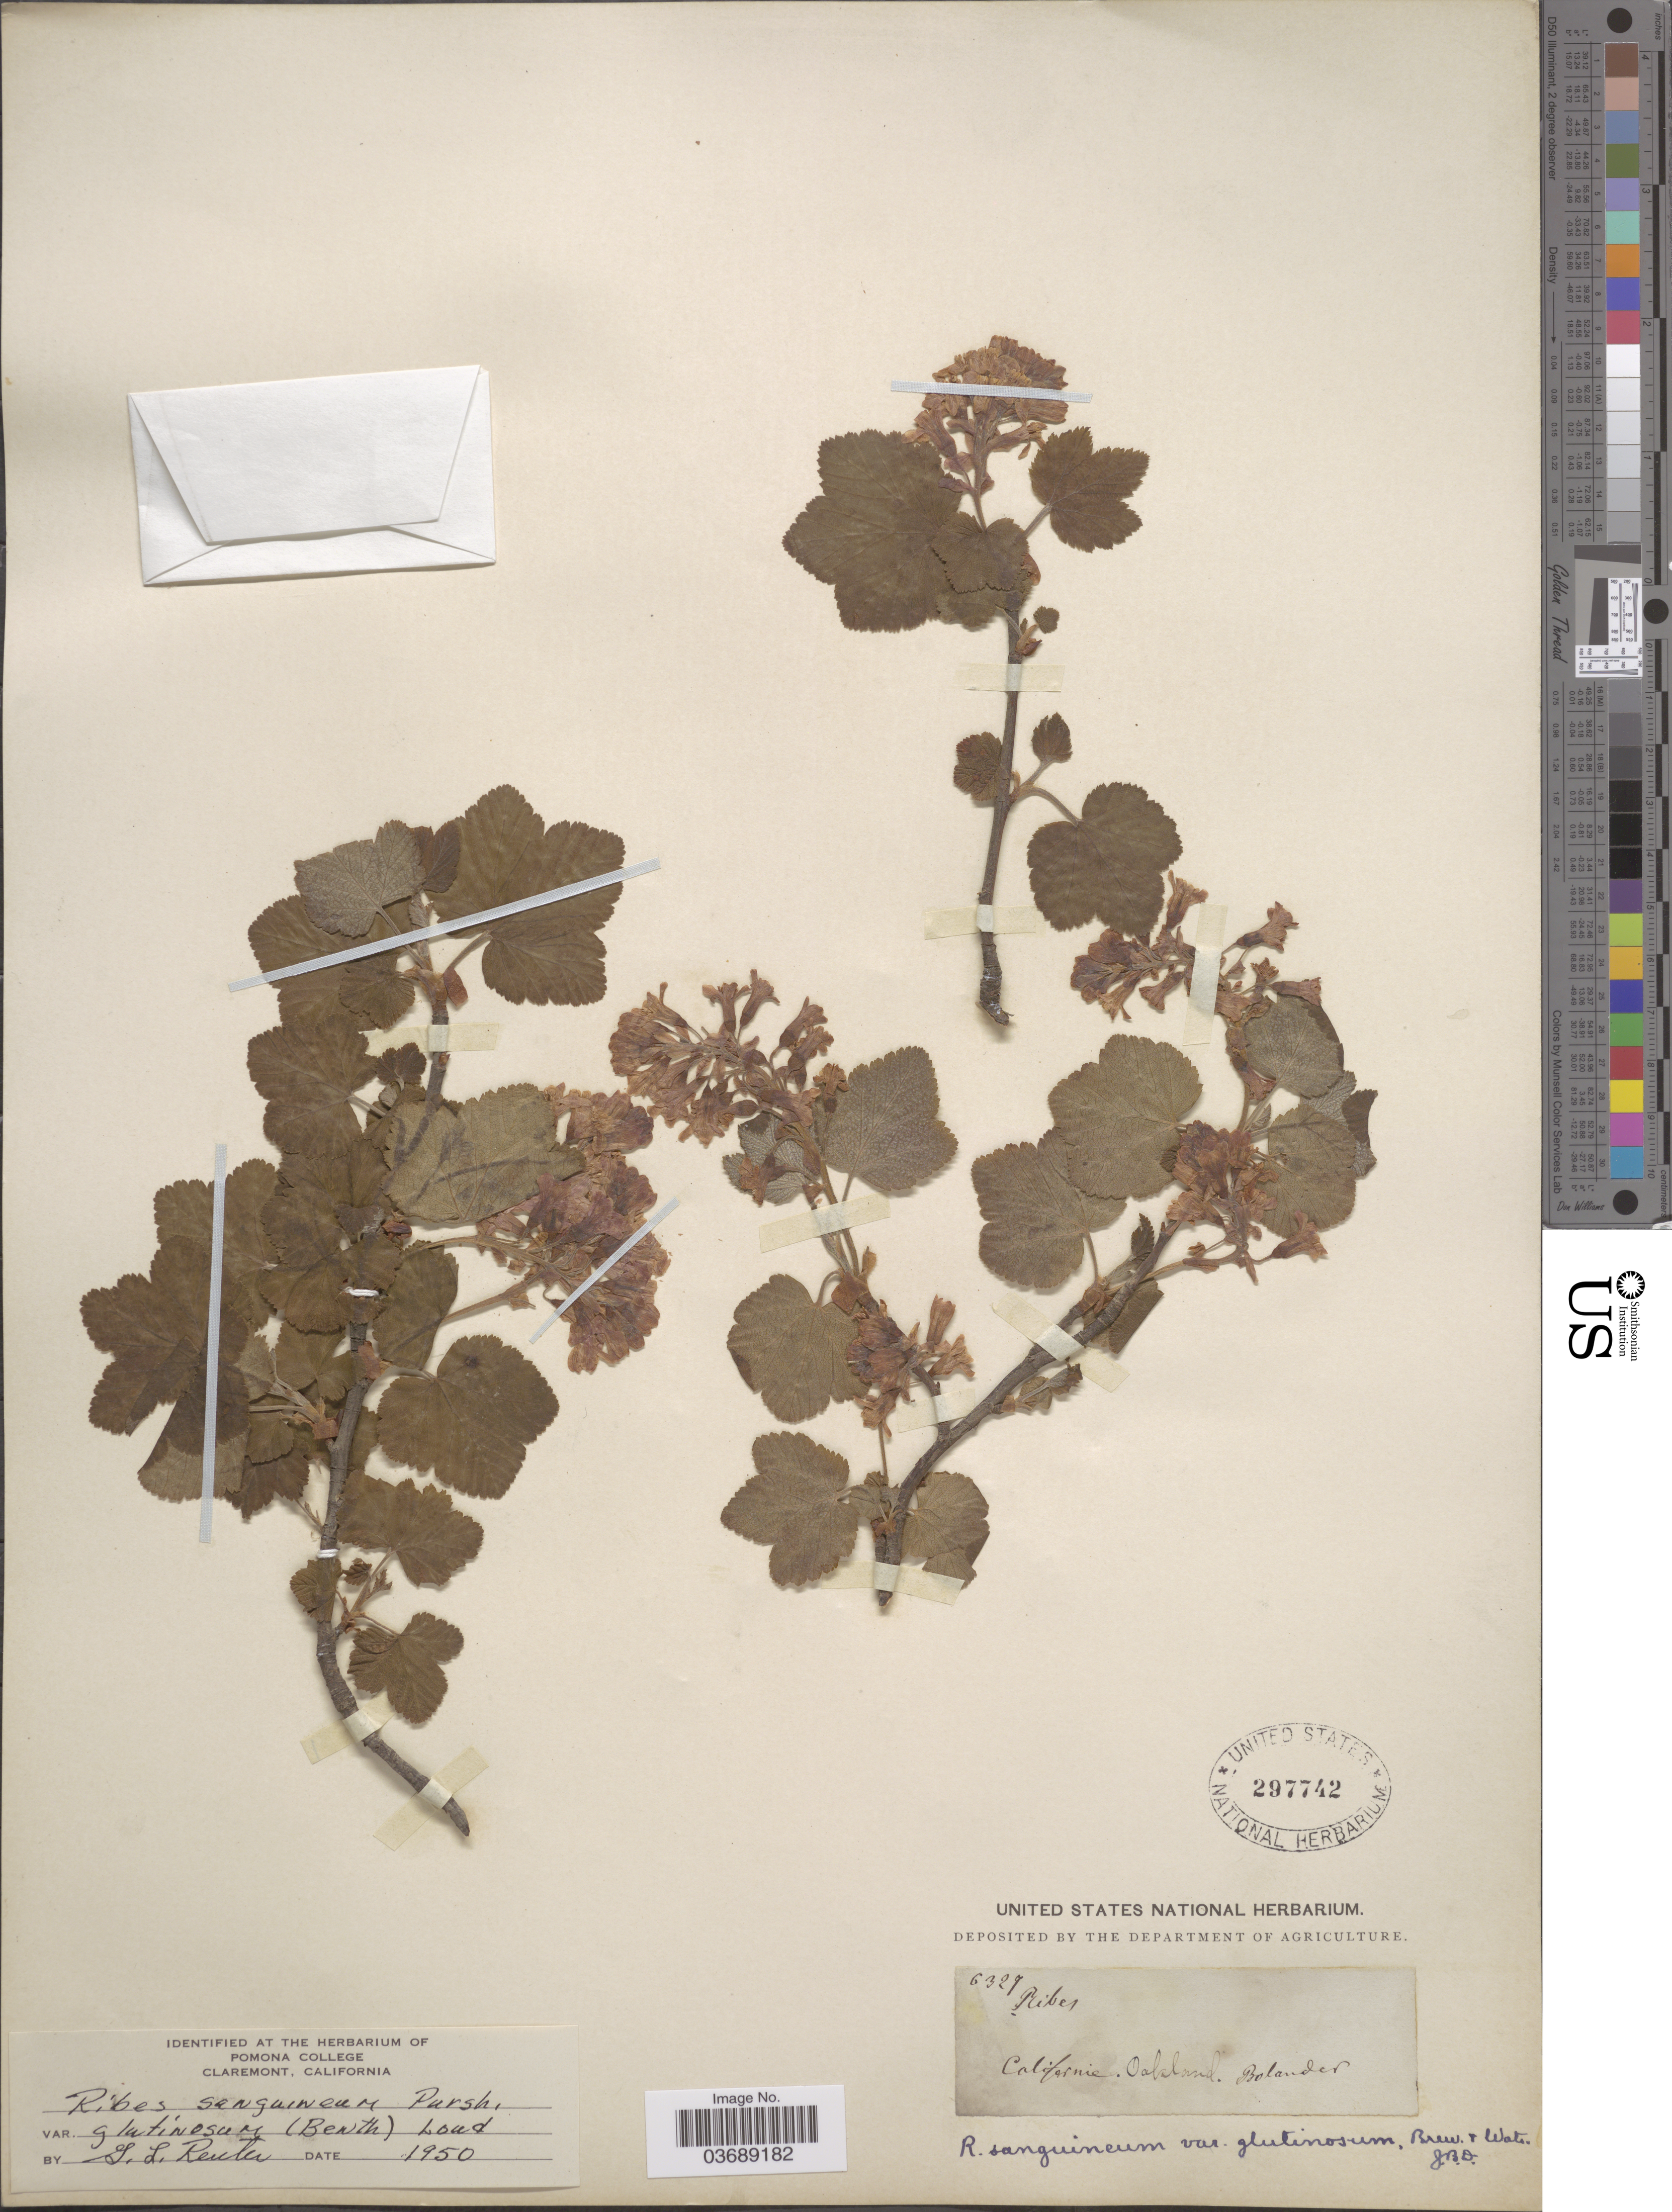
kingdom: Plantae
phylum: Tracheophyta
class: Magnoliopsida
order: Saxifragales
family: Grossulariaceae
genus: Ribes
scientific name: Ribes sanguineum var. glutinosum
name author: (Benth.) Loudon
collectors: -. Bolander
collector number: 6327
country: United States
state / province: California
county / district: Alameda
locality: Oakland.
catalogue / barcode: US 297742